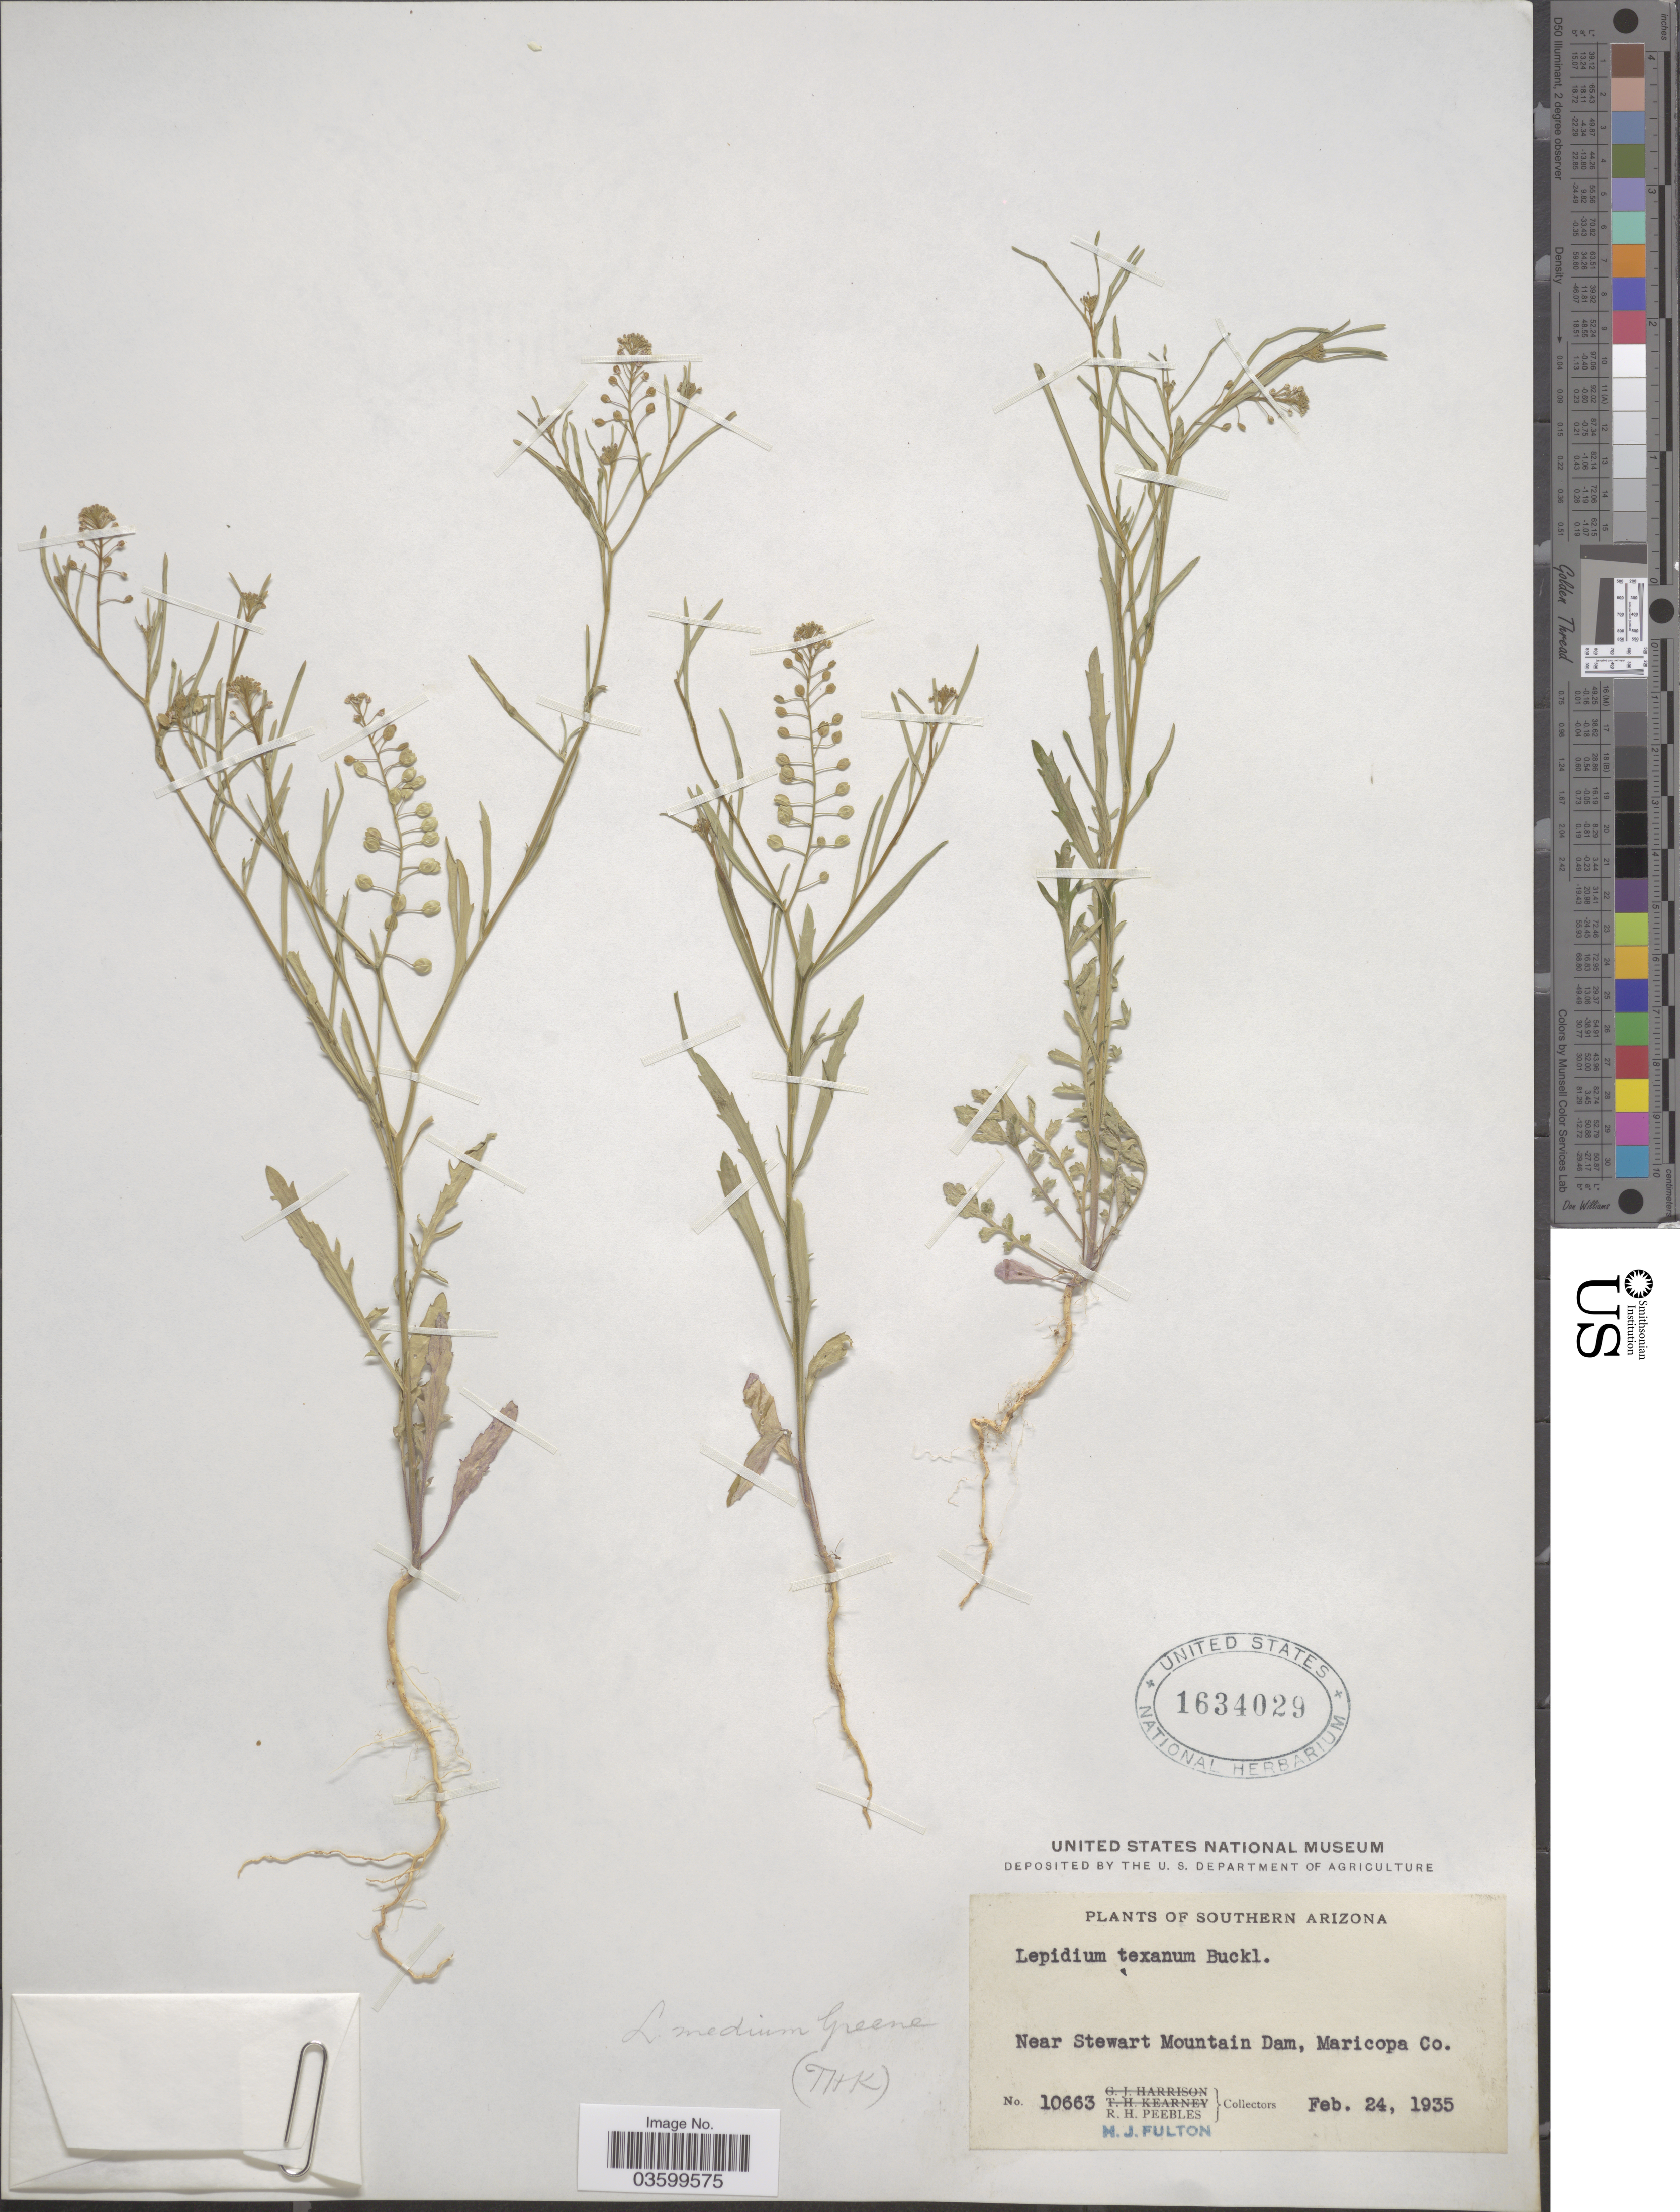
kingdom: Plantae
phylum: Tracheophyta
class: Magnoliopsida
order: Brassicales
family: Brassicaceae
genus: Lepidium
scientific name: Lepidium virginicum var. pubescens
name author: (Greene) C.L. Hitchc.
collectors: R. H. Peebles & M. Fulton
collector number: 10663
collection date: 1935-02-24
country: United States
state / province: Arizona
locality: Southern Arizona. Near Stewart Mountain Dam, Maricopa Co.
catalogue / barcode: US 1634029